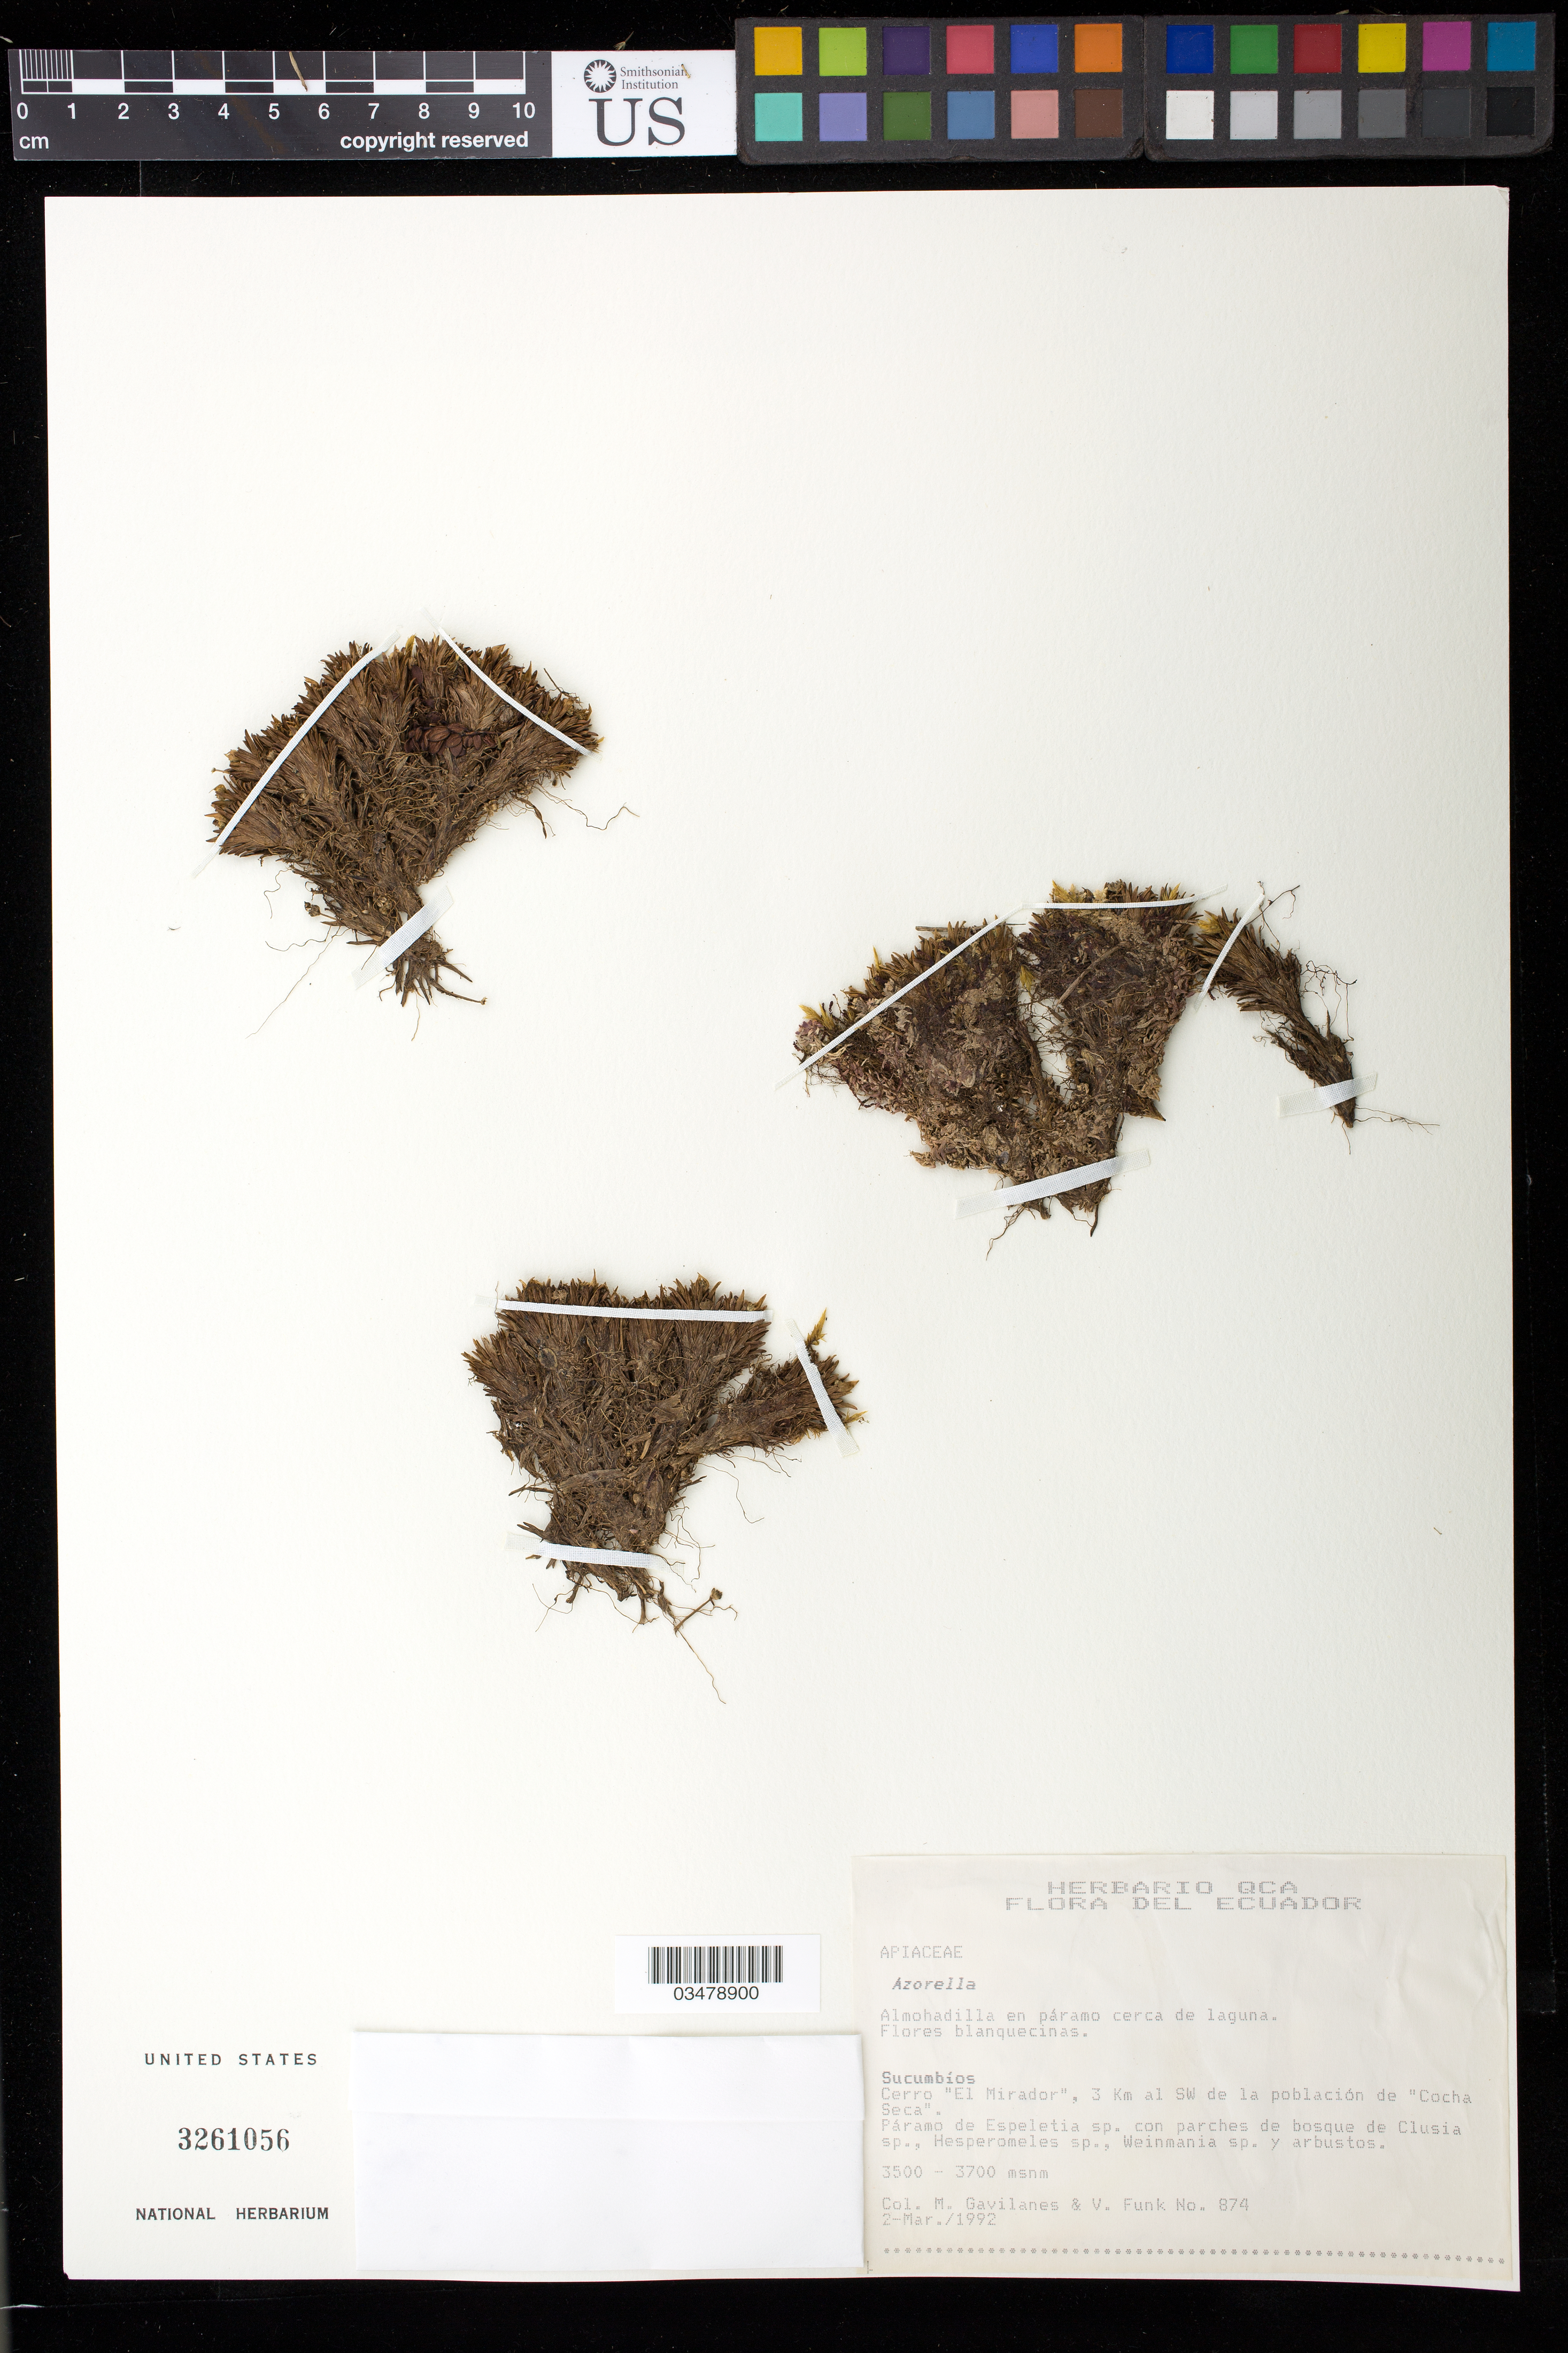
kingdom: Plantae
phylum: Tracheophyta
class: Magnoliopsida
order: Apiales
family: Apiaceae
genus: Azorella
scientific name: Azorella sp.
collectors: M. Gavilanes & V. Funk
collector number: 874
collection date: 1992-03-02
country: Ecuador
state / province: Sucumbíos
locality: Cerro "El Mirador", 3 Km al SW de la población de "Cocha Seca"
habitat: Paramo de Espeletia sp con parches de bosque de Clusia, Hesperomeles, Weinmania y arbustos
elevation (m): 3500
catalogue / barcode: US 3261056